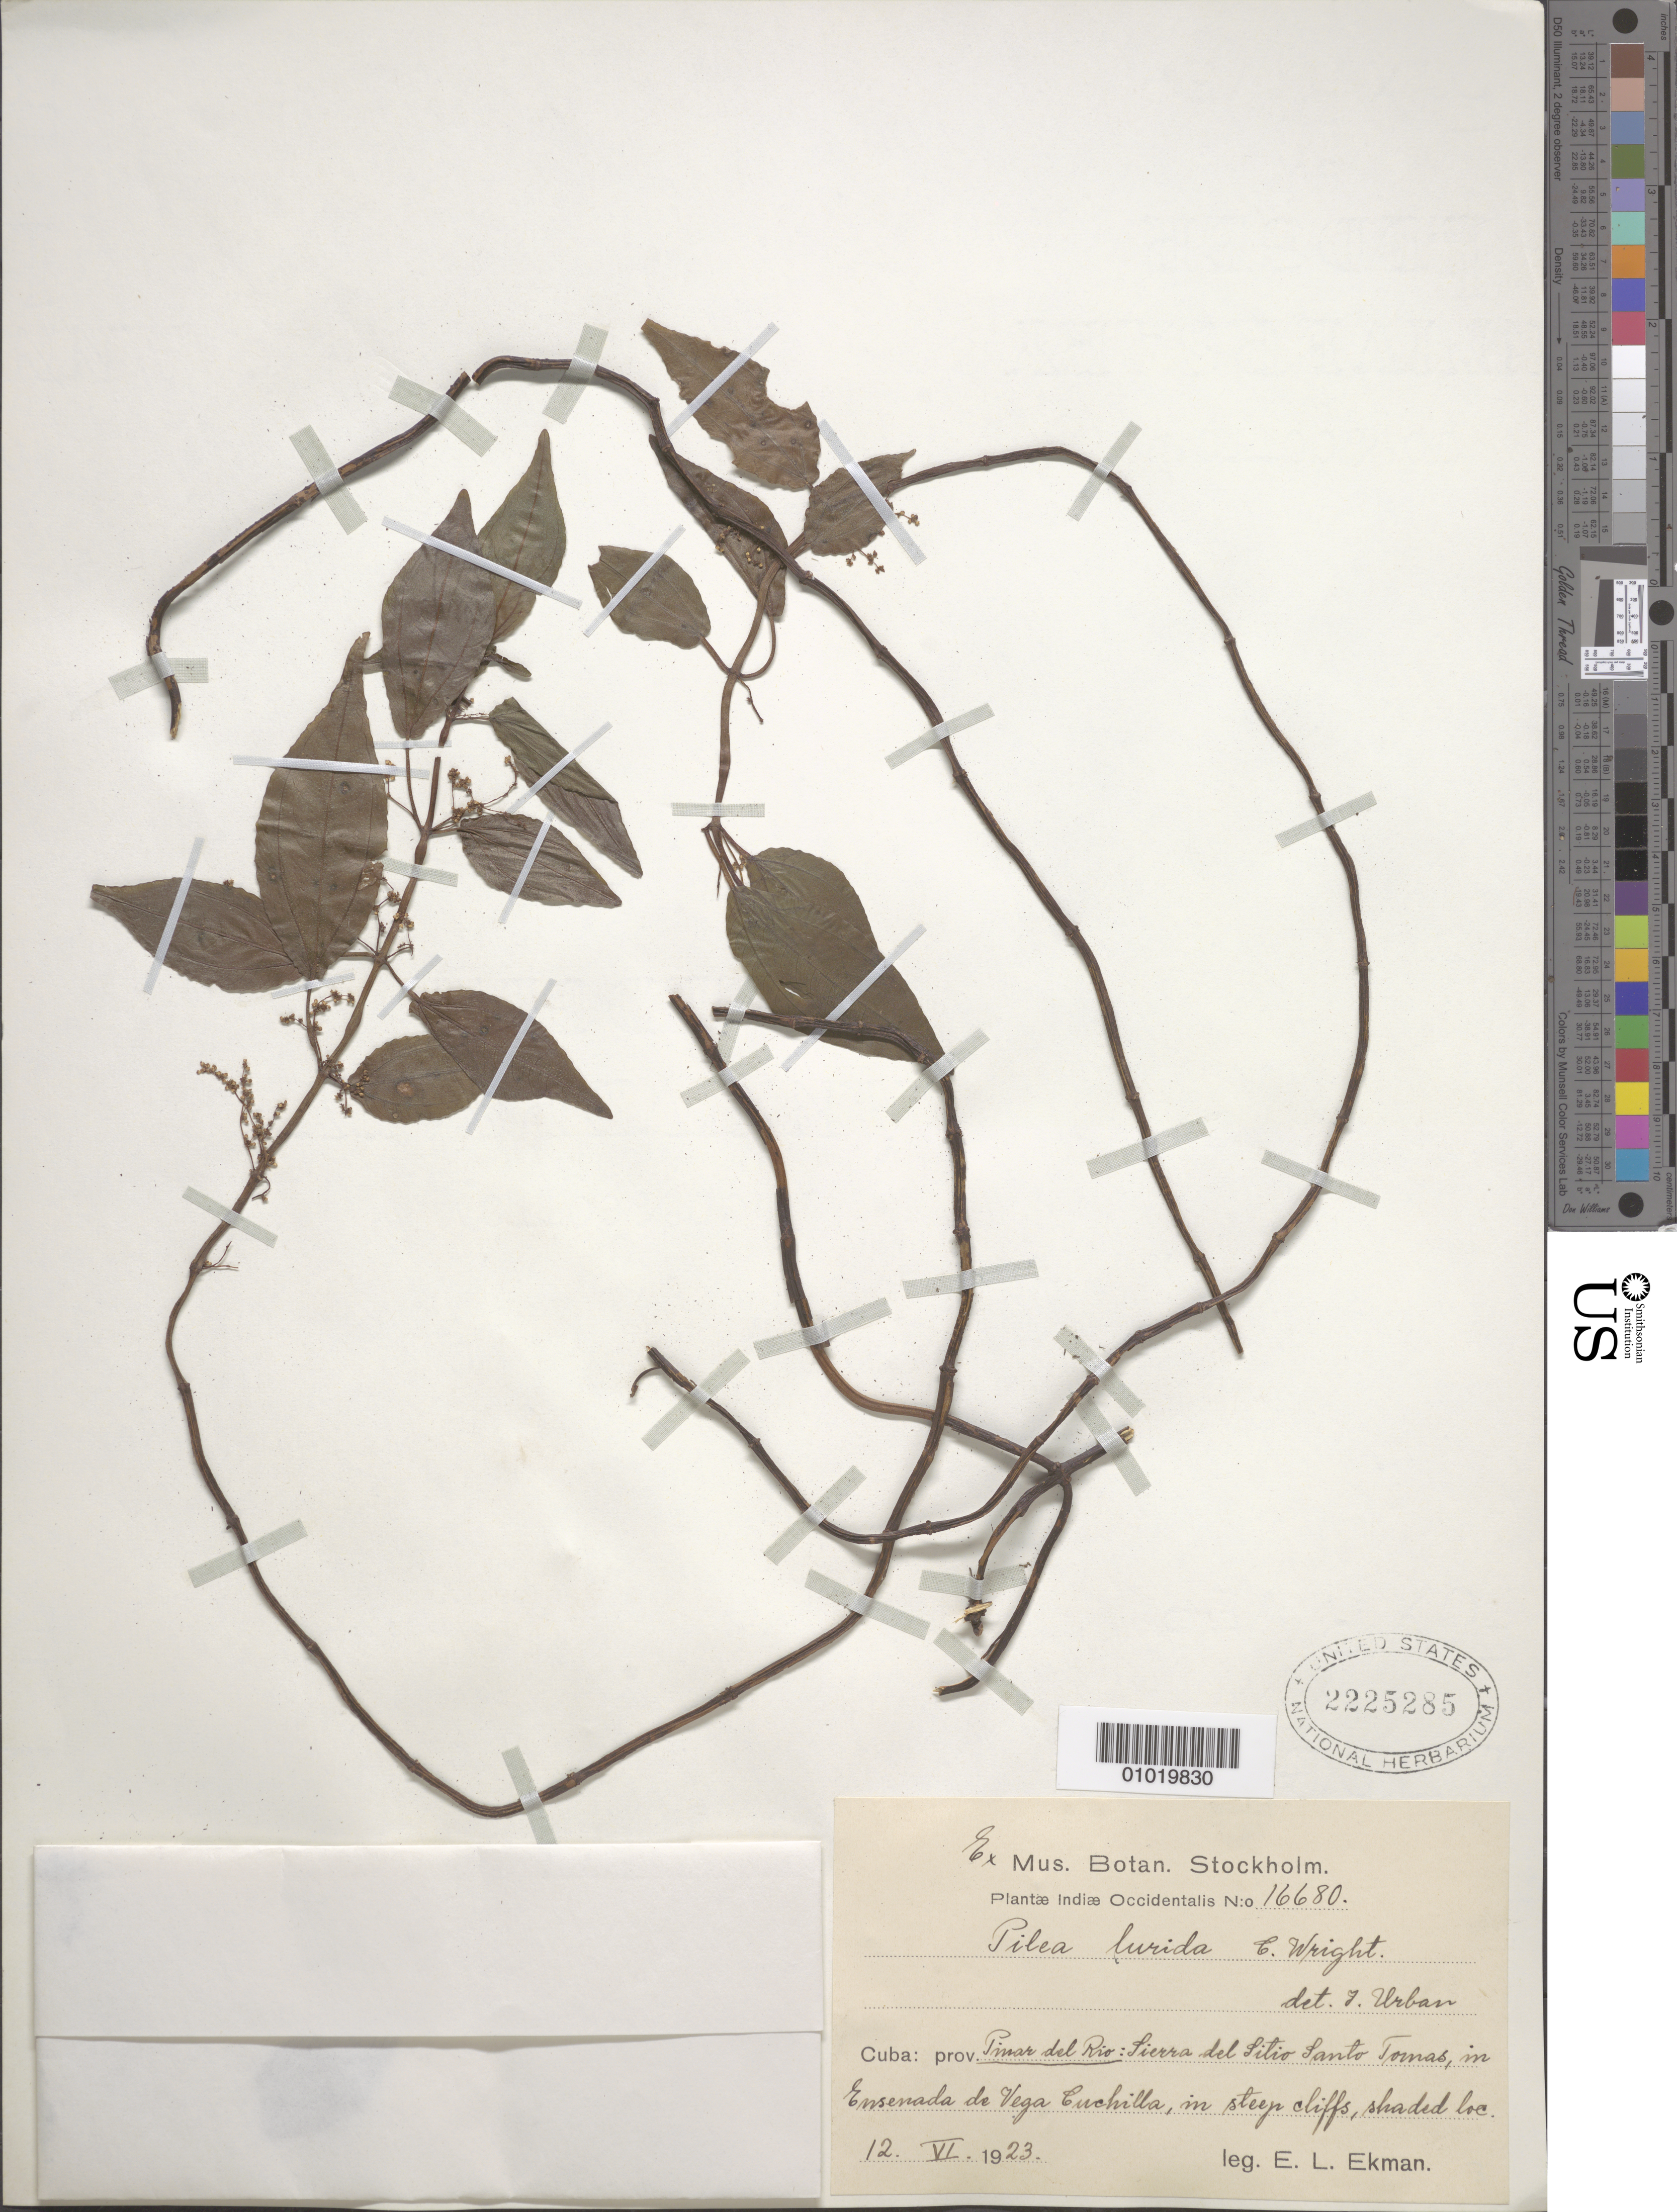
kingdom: Plantae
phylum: Tracheophyta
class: Magnoliopsida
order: Rosales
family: Urticaceae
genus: Pilea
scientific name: Pilea lurida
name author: C. Wright in Sauvalle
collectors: E. L. Ekman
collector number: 16680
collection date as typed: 12 Jun 1923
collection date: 1923-06-12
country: Cuba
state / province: Pinar del Rio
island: Cuba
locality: Pinar del Rio: Sierra del Sitio Santo Tomas, in Ensenada de Vega Cuchilla, in steep cliffs, shaded loc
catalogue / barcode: US 2225285